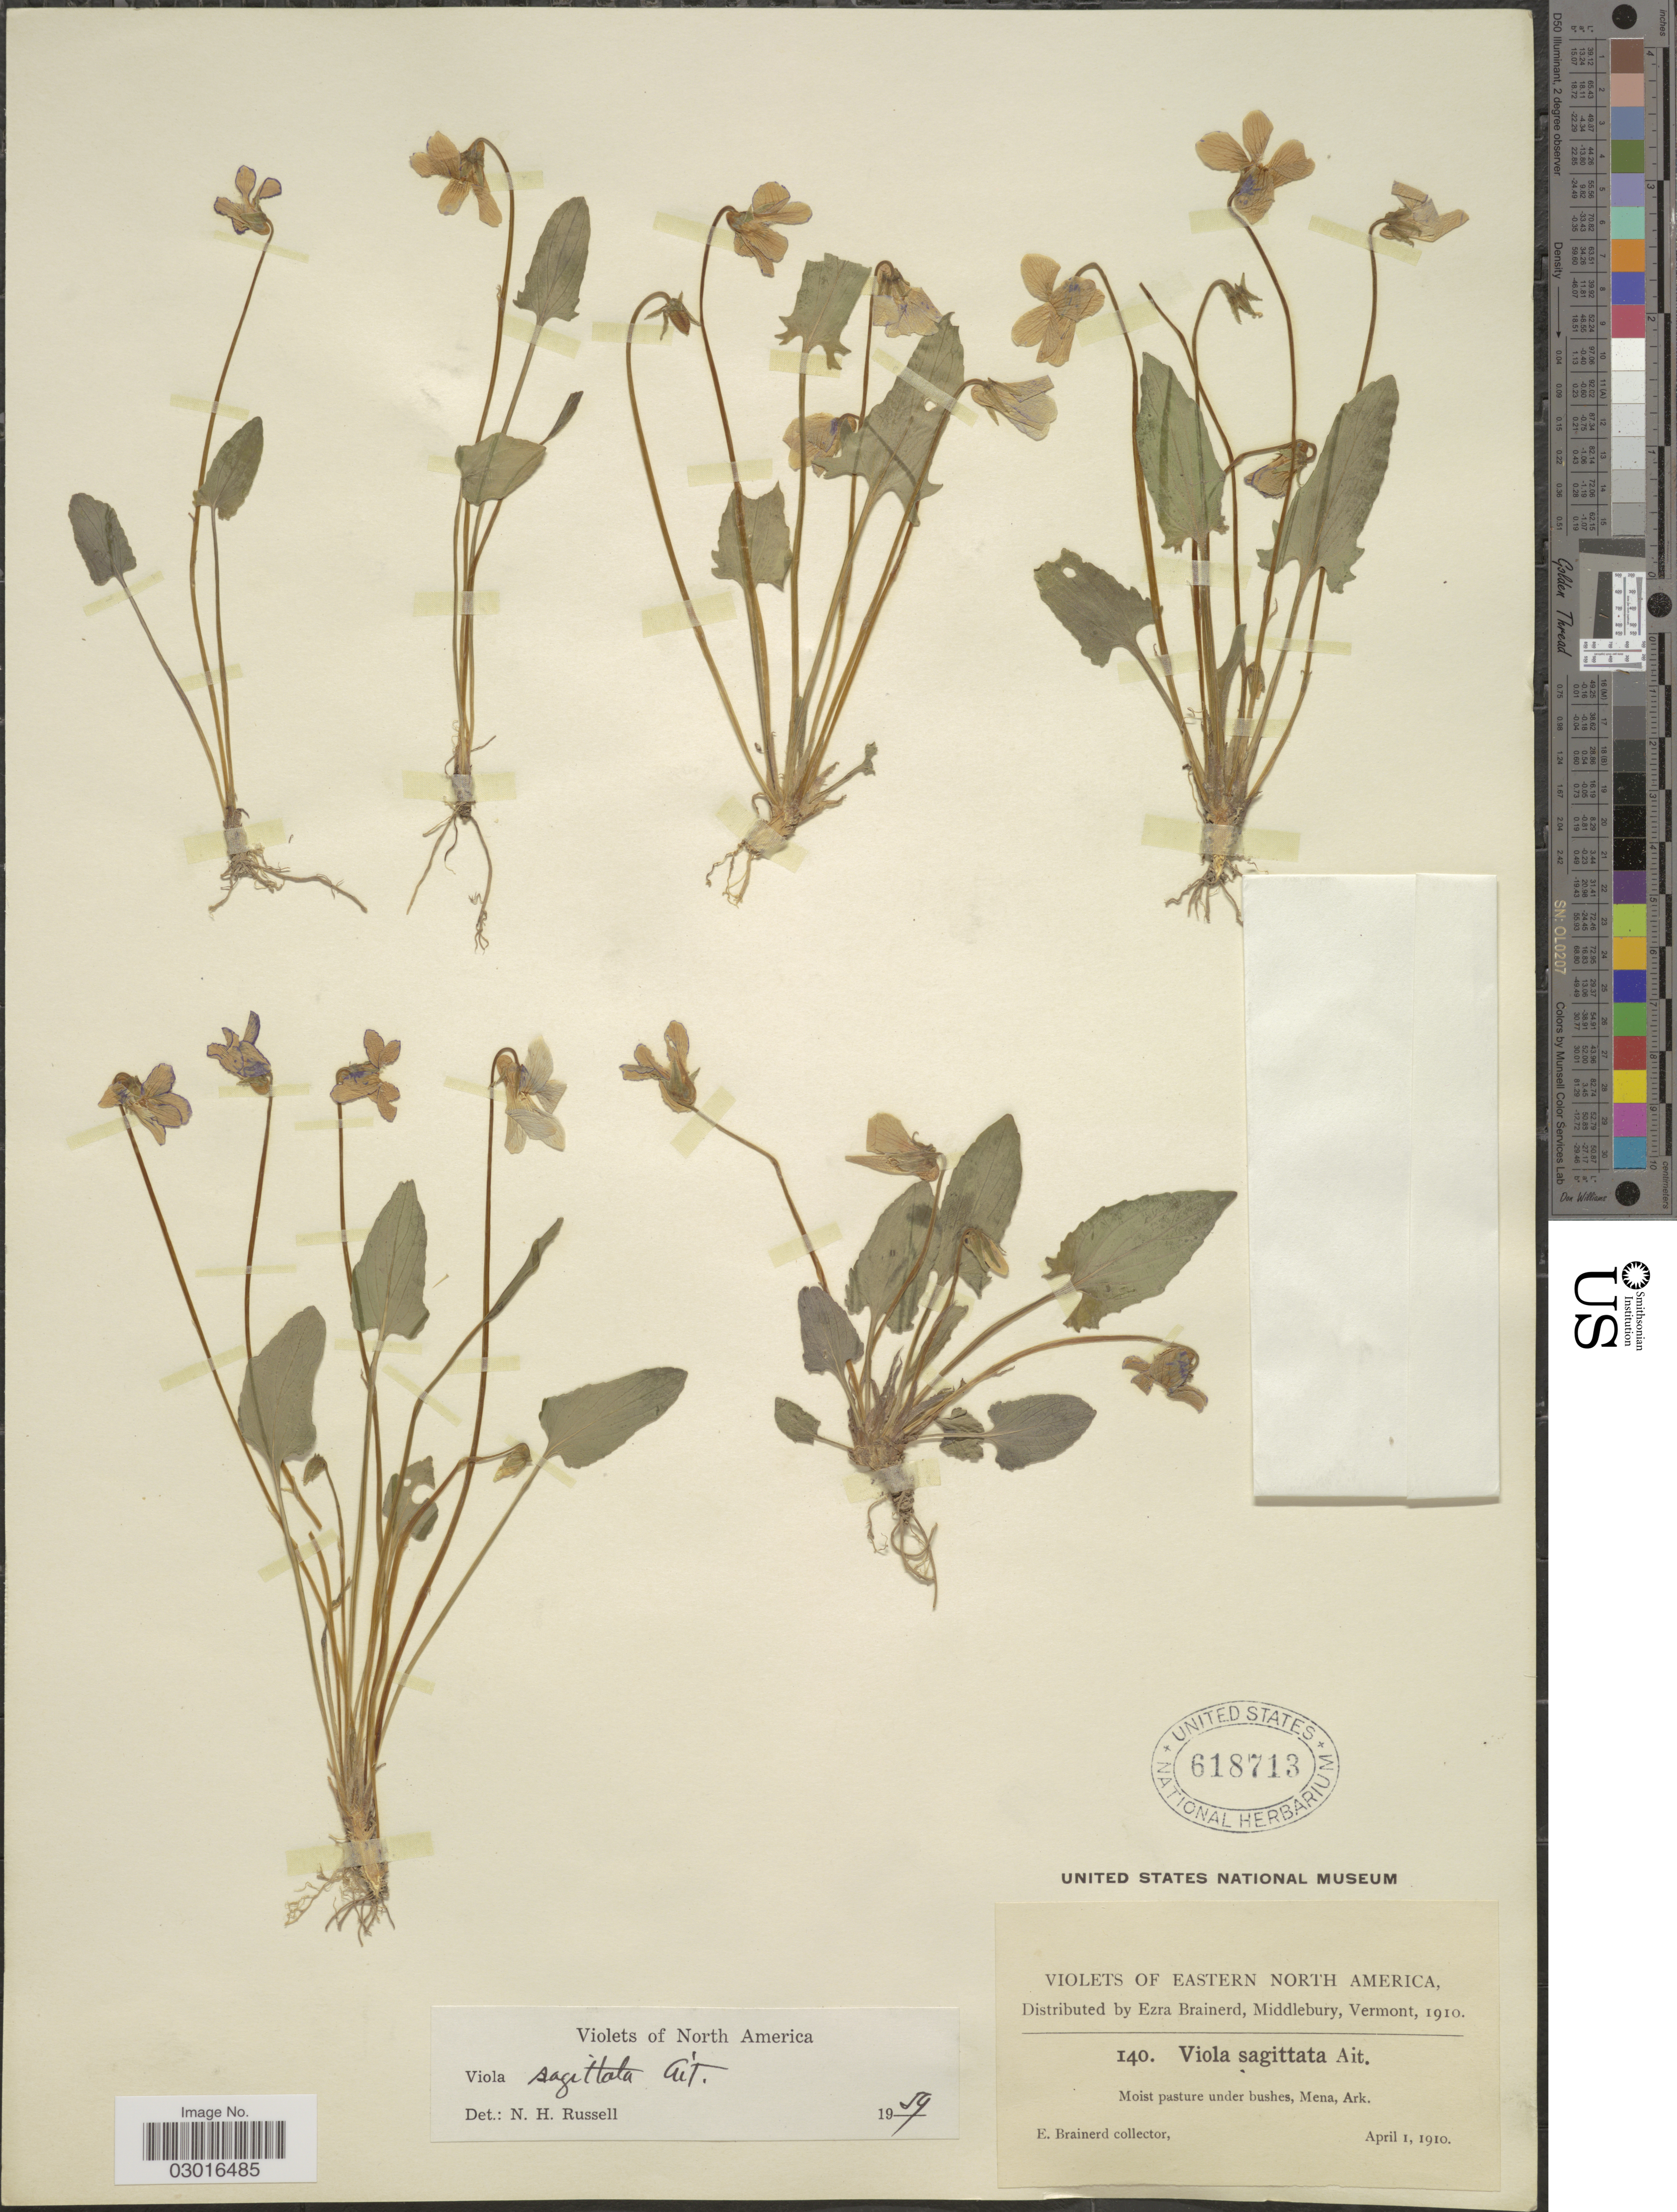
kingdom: Plantae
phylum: Tracheophyta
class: Magnoliopsida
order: Malpighiales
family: Violaceae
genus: Viola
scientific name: Viola sagittata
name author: Aiton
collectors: E. Brainerd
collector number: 140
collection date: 1910-04-01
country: United States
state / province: Arkansas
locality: Eastern North America. Mena, Ark.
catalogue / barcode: US 618713